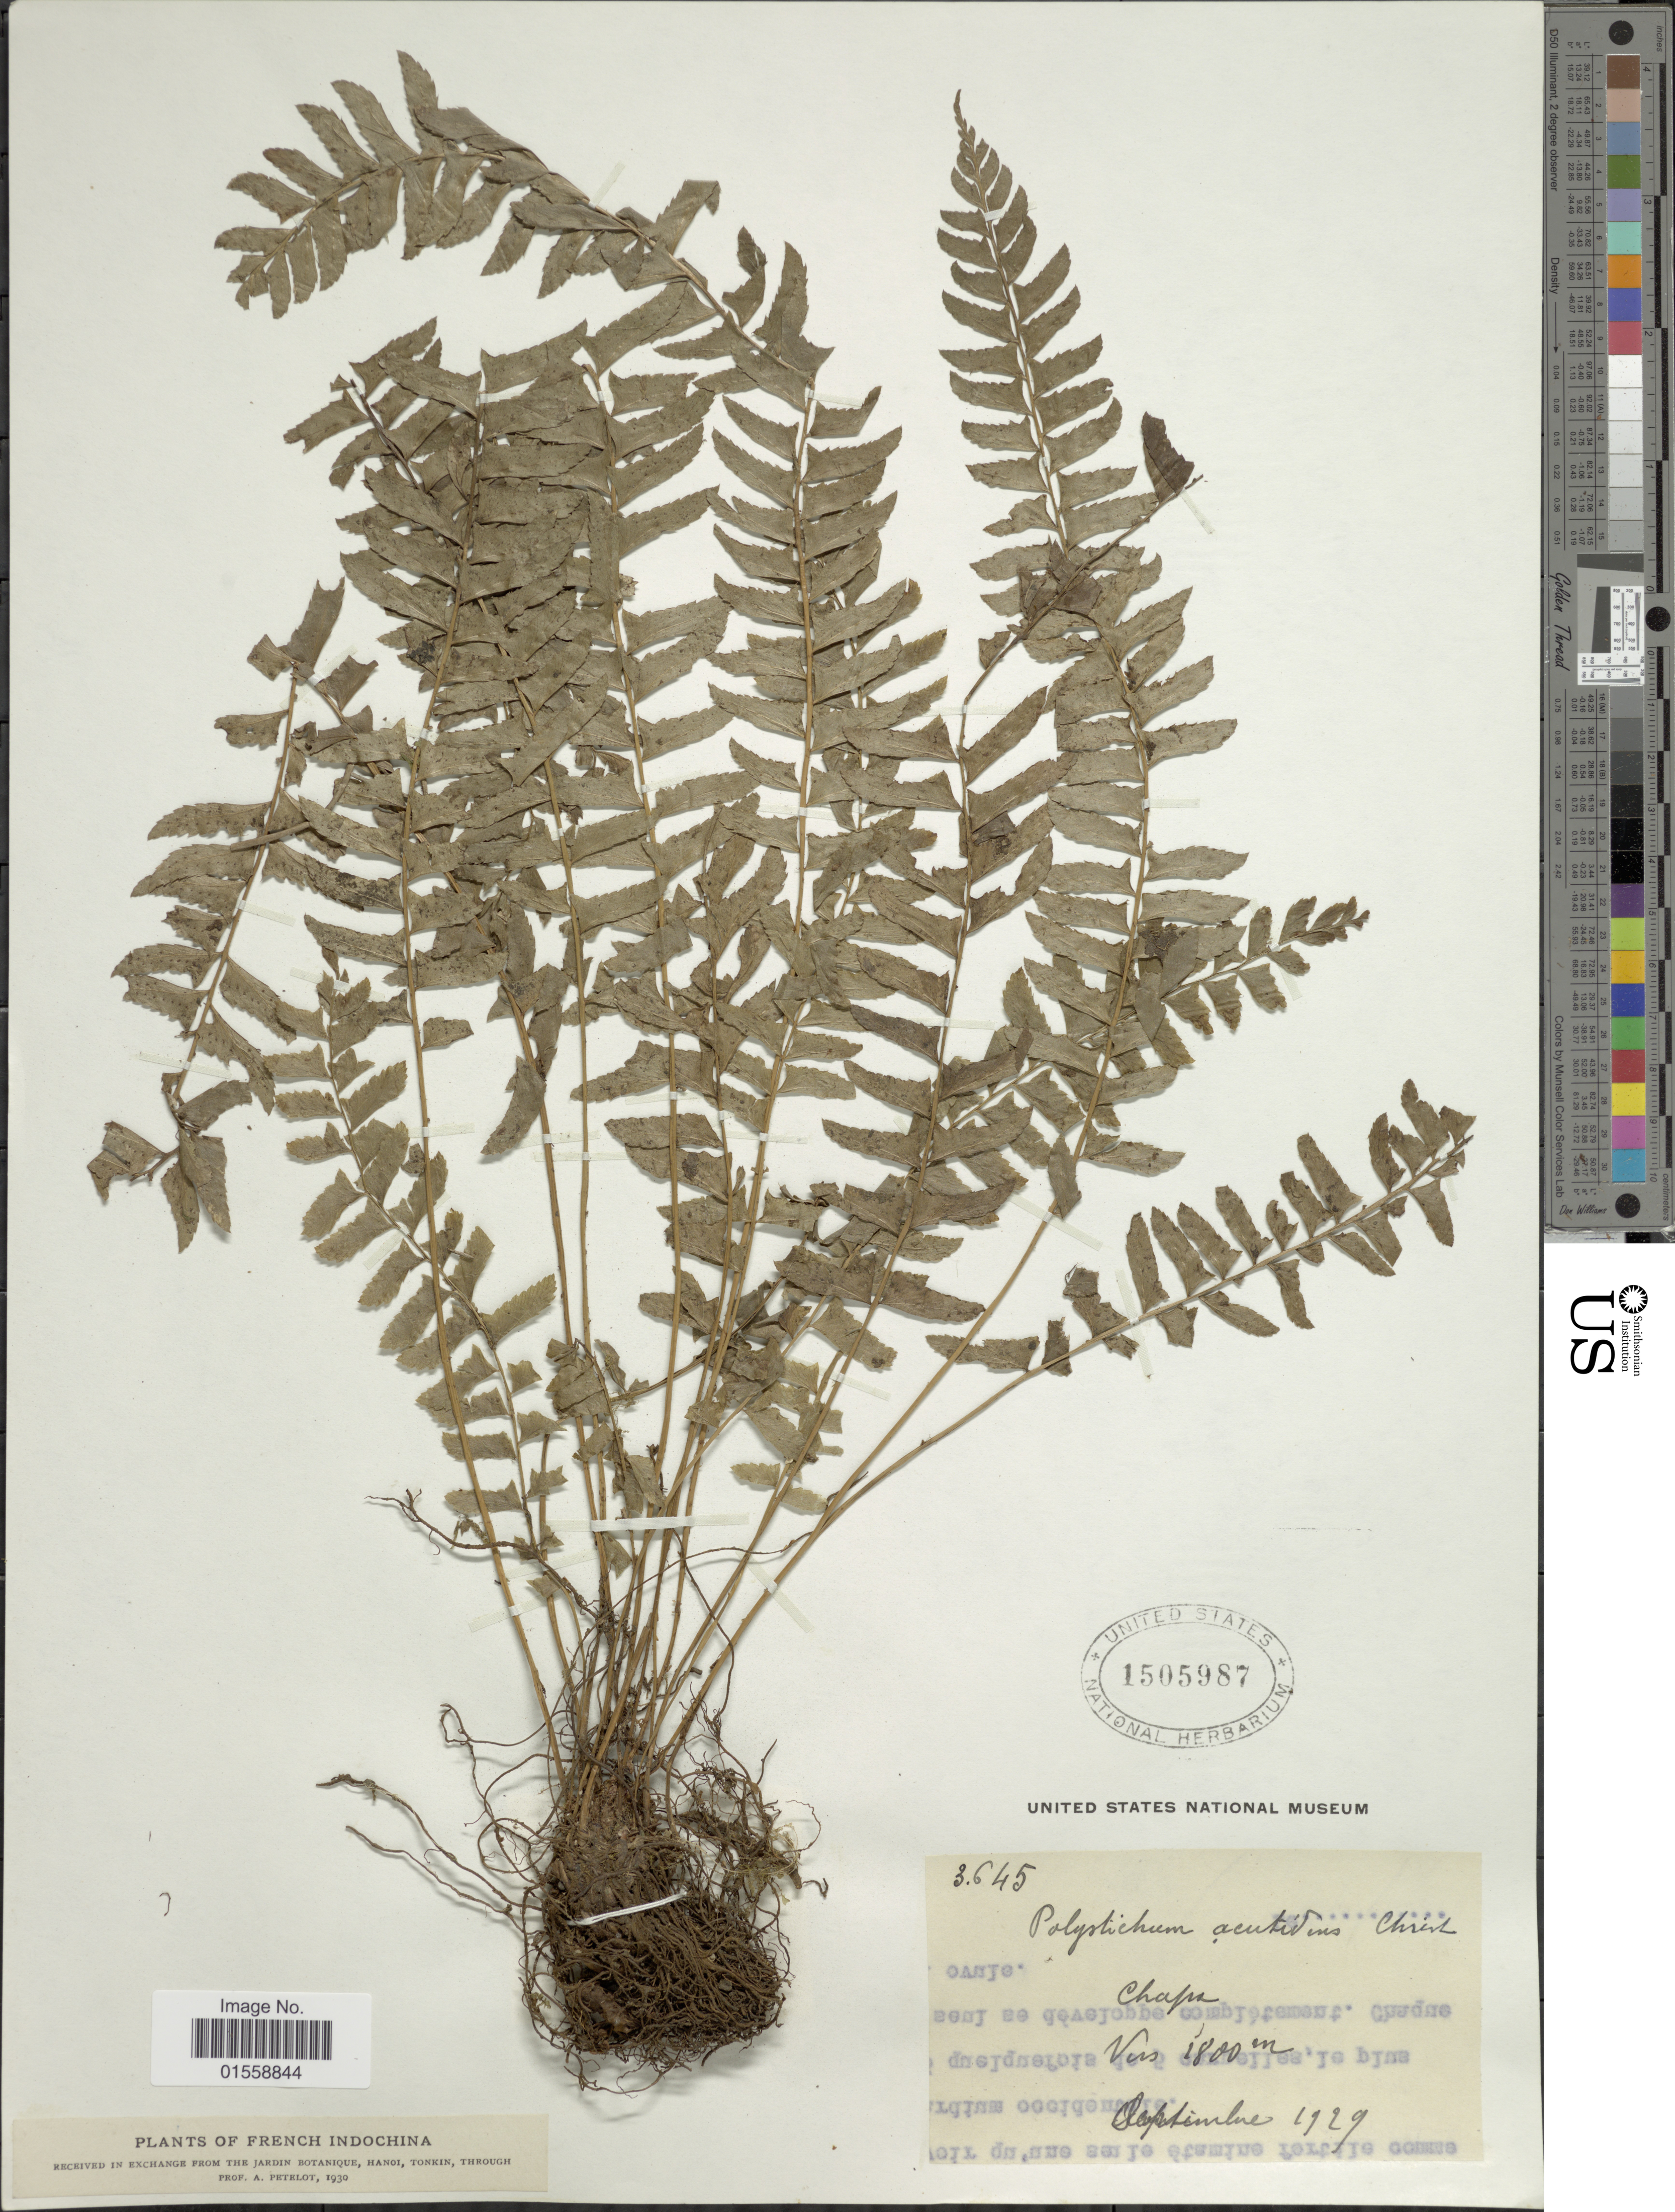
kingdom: Plantae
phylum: Tracheophyta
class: Polypodiopsida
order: Polypodiales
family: Dryopteridaceae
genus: Polystichum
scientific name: Polystichum acutidens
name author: Christ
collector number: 3645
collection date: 1929-09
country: Vietnam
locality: French Indochina, Chapa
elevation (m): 1800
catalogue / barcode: US 1505987